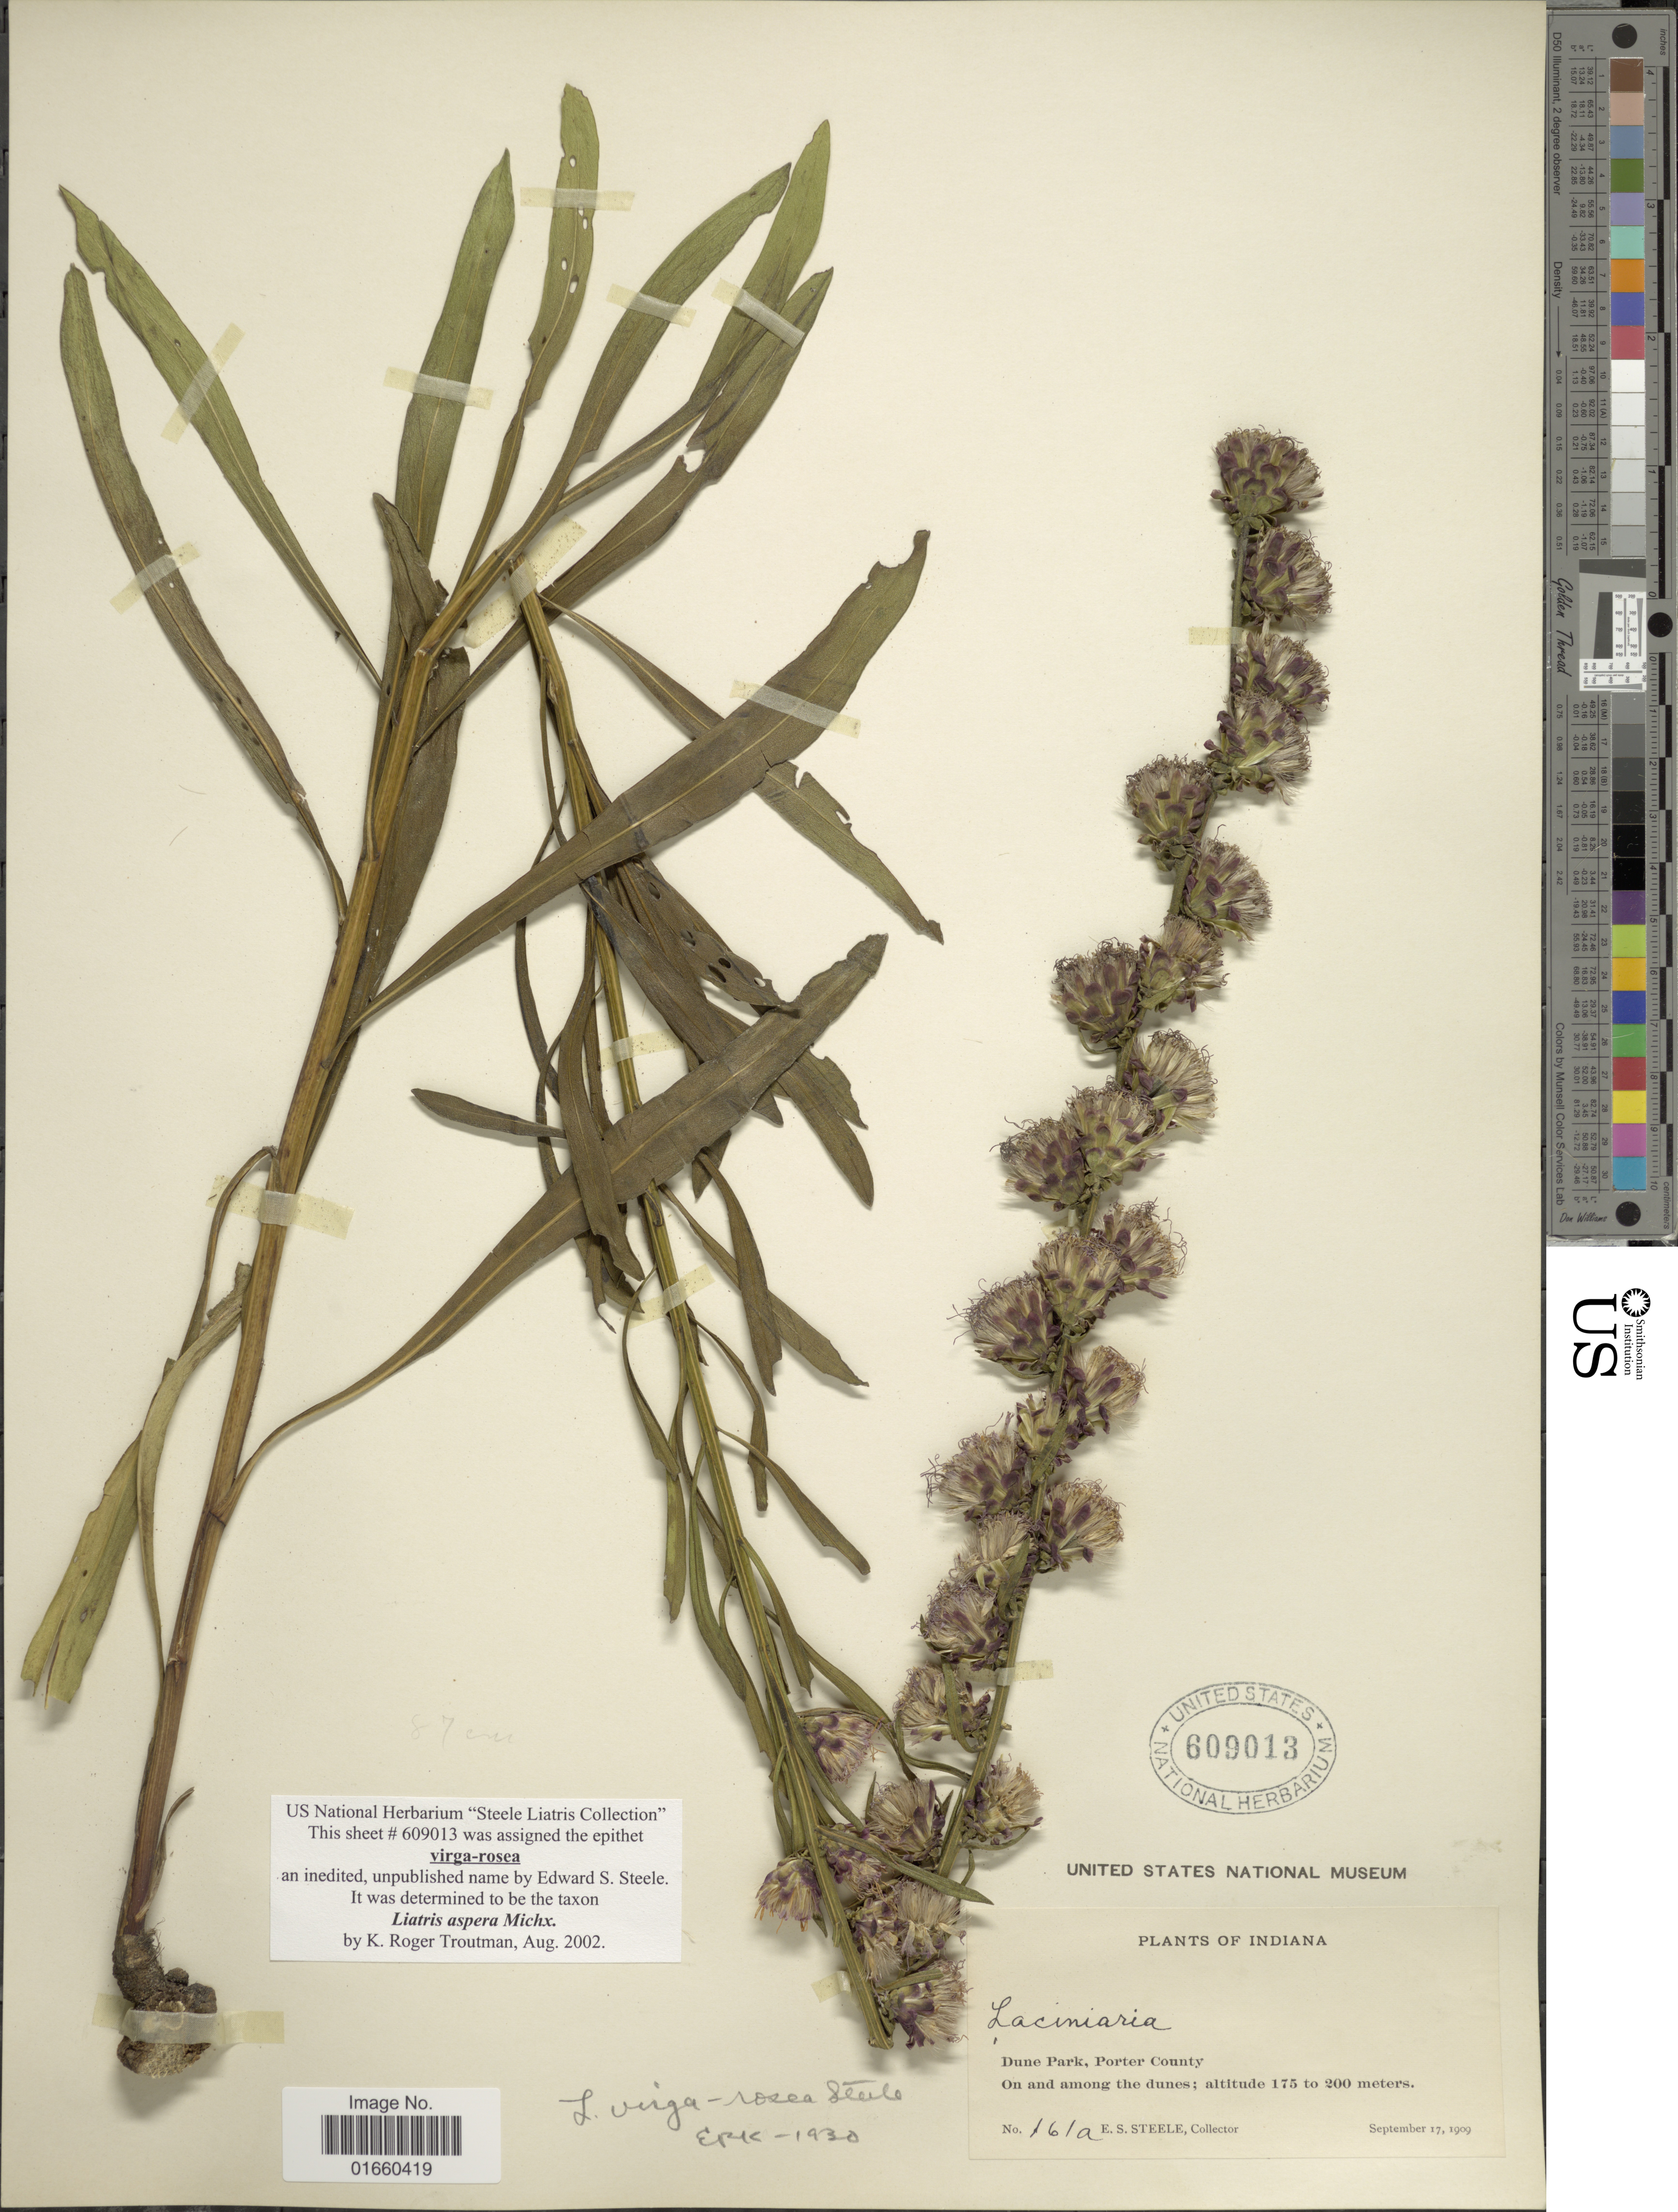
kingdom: Plantae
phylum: Tracheophyta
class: Magnoliopsida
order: Asterales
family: Asteraceae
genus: Liatris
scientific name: Liatris aspera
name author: Michx.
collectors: E. Steele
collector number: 161a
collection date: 1909-09-17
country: United States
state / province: Indiana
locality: Dune Park, Porter County, On and among the dunes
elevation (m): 175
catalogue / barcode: US 609013